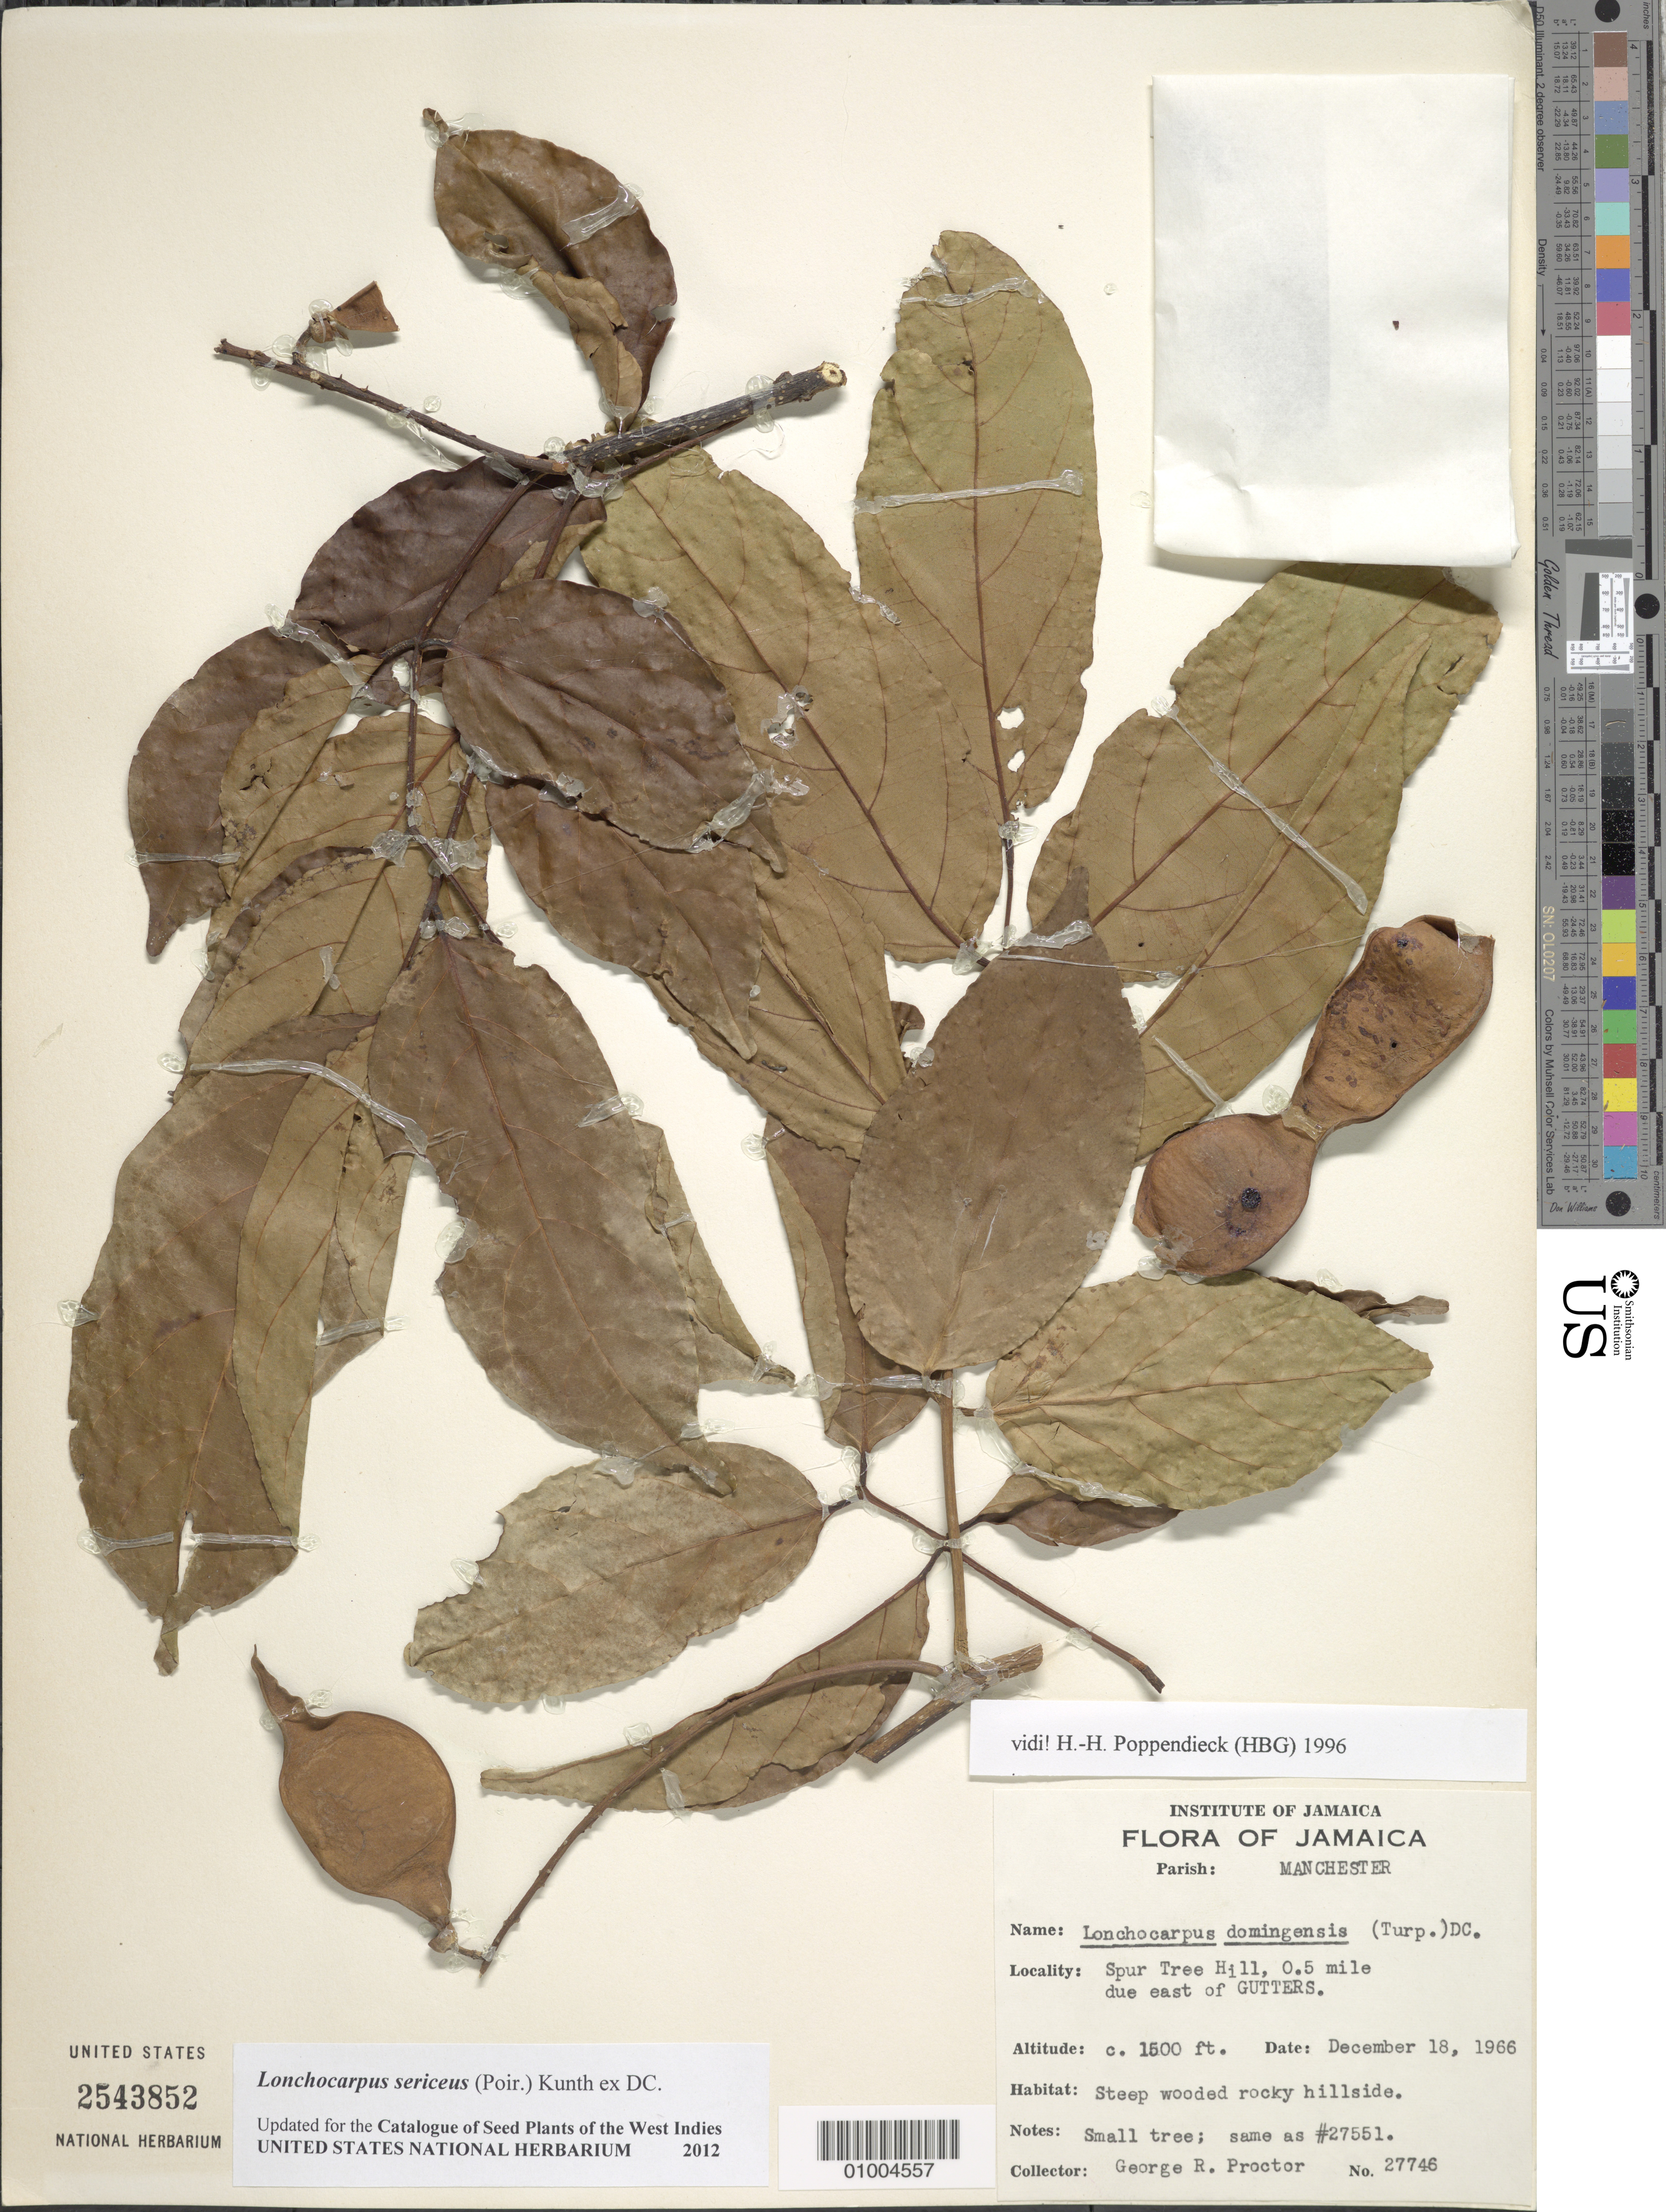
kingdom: Plantae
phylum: Tracheophyta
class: Magnoliopsida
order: Fabales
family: Fabaceae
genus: Lonchocarpus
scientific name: Lonchocarpus sericeus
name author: (Poir.) Kunth ex DC.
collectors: G. R. Proctor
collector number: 27746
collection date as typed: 18 Dec 1966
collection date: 1966-12-18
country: Jamaica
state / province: Manchester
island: Jamaica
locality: Spur Tree Hill, 0.5 mile due to E of Gutters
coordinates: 0 N, 0 E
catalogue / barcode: US 2543852